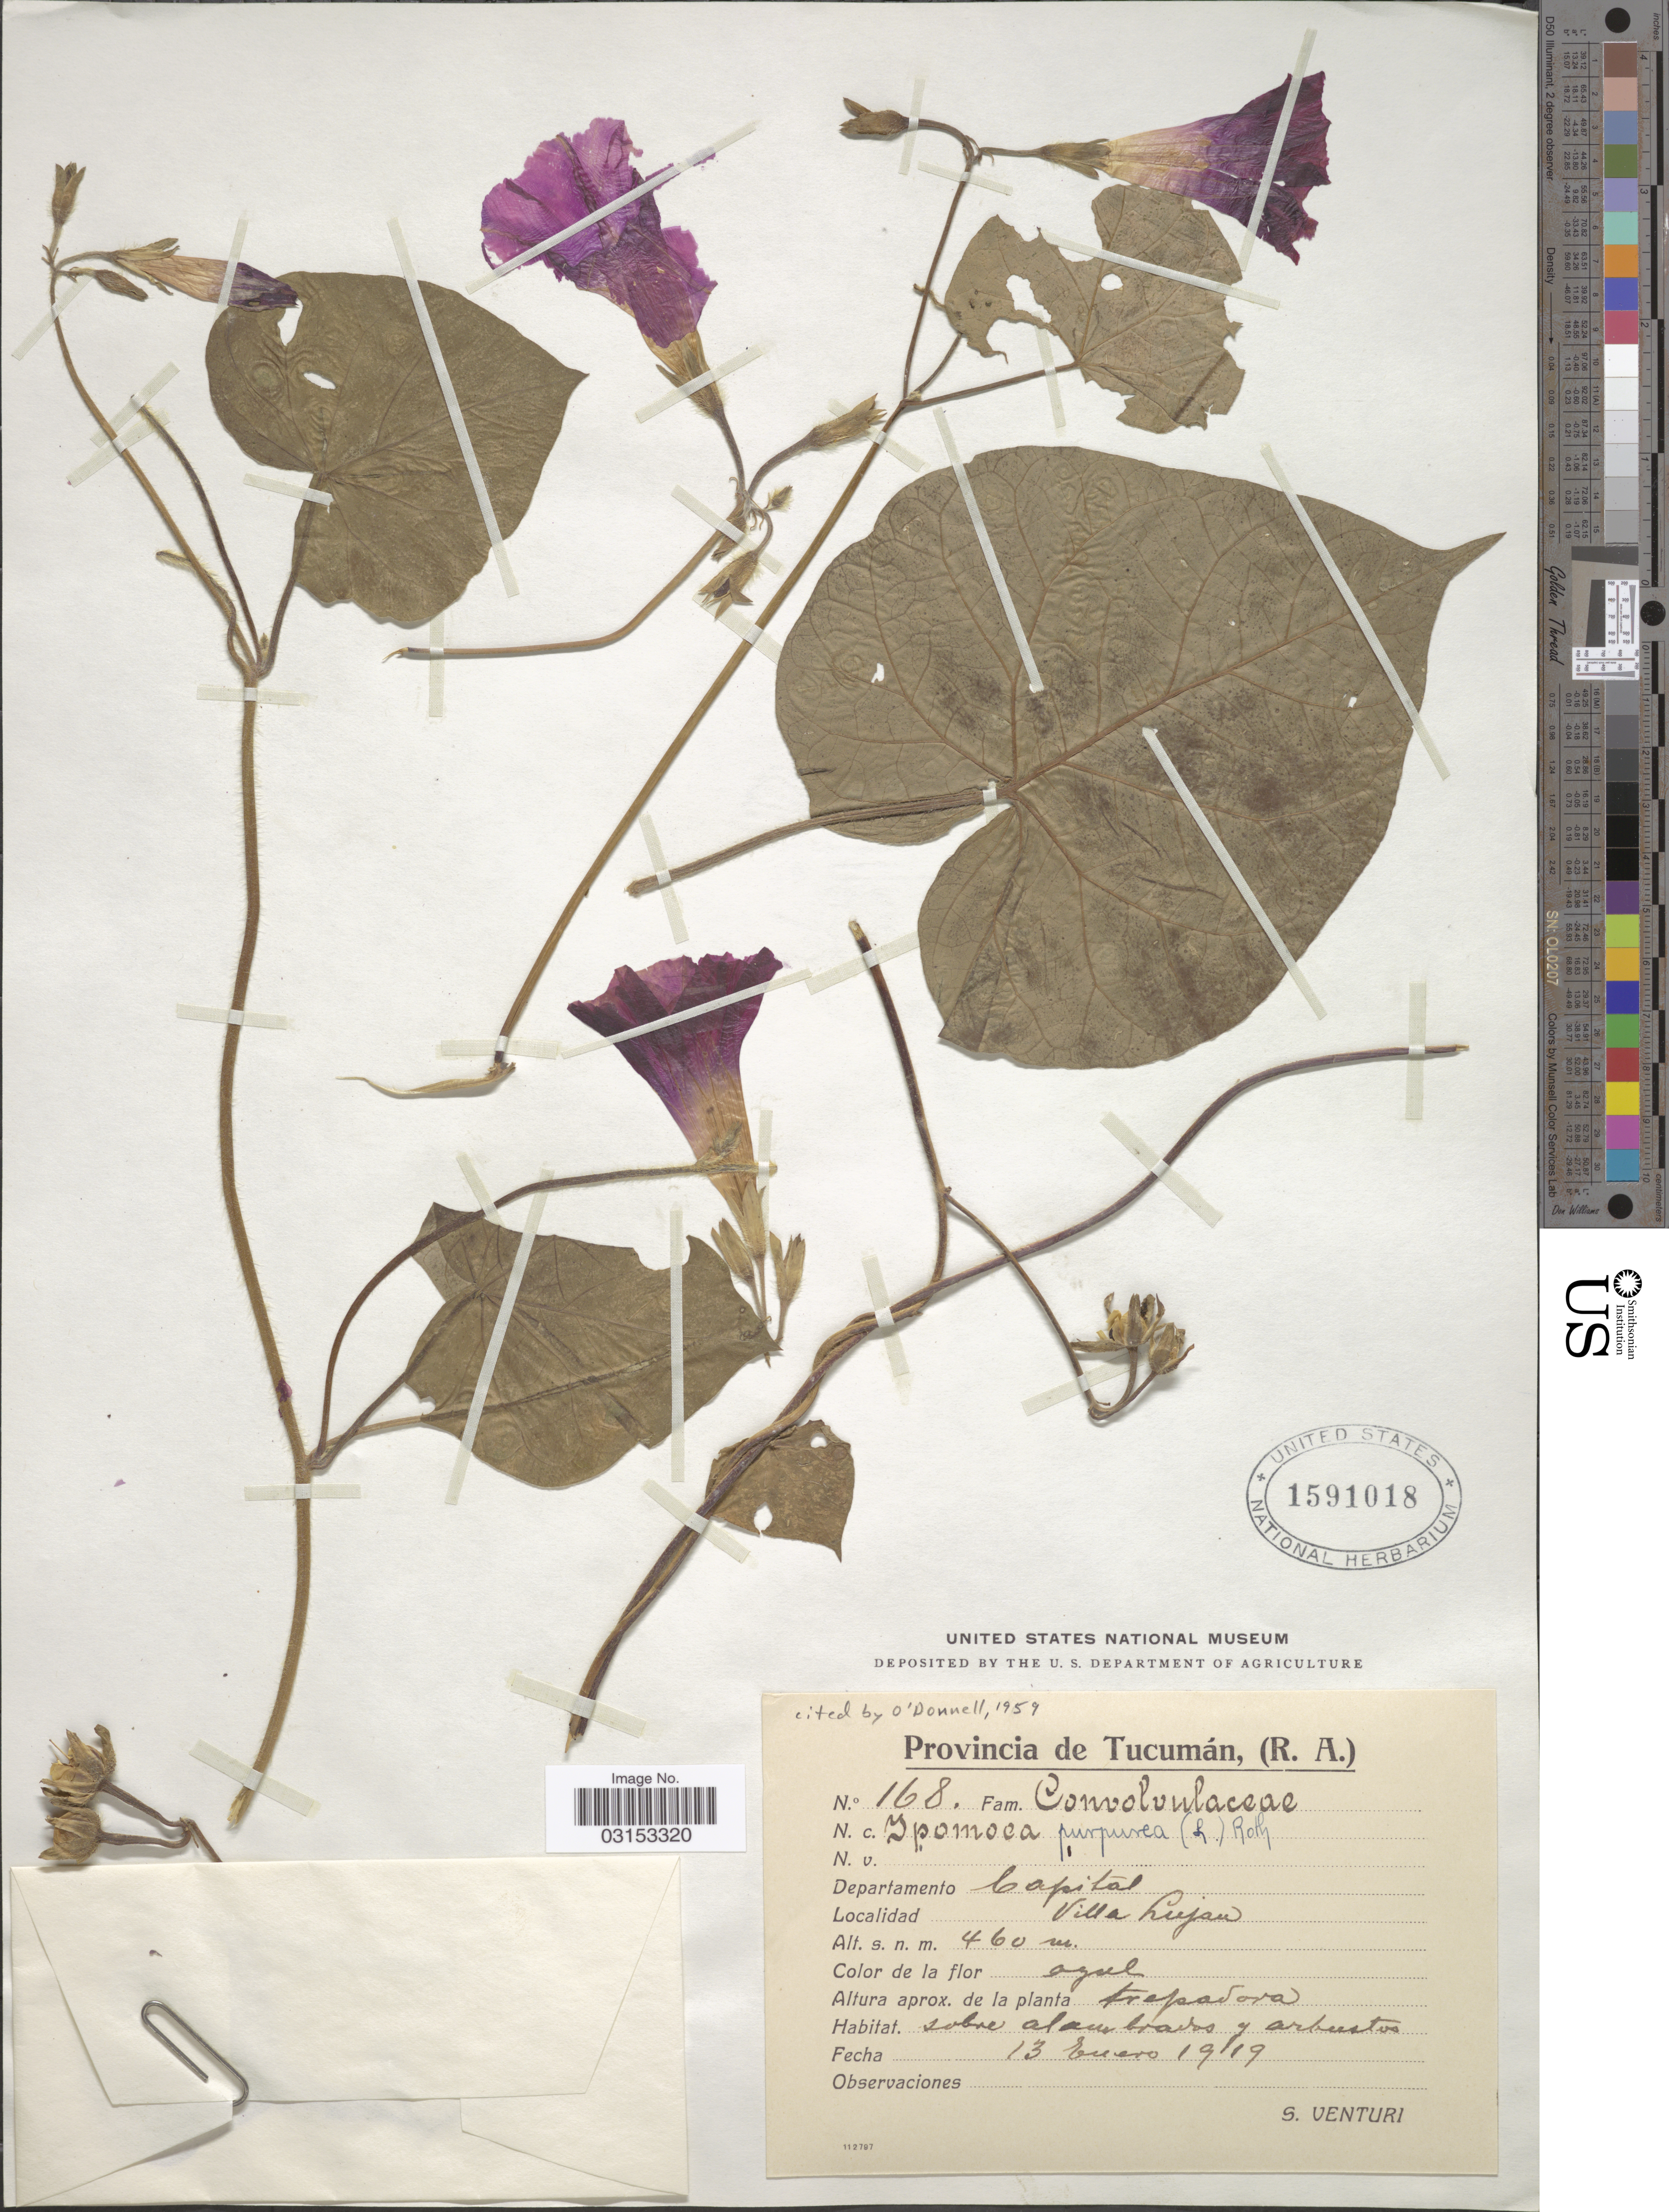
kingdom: Plantae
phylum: Tracheophyta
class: Magnoliopsida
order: Solanales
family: Convolvulaceae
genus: Ipomoea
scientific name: Ipomoea purpurea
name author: (L.) Roth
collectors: S. Venturi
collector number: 168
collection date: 1919-01-13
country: Argentina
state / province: Tucuman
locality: Departamento Capital. Villa Lujan.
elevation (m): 460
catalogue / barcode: US 1591018